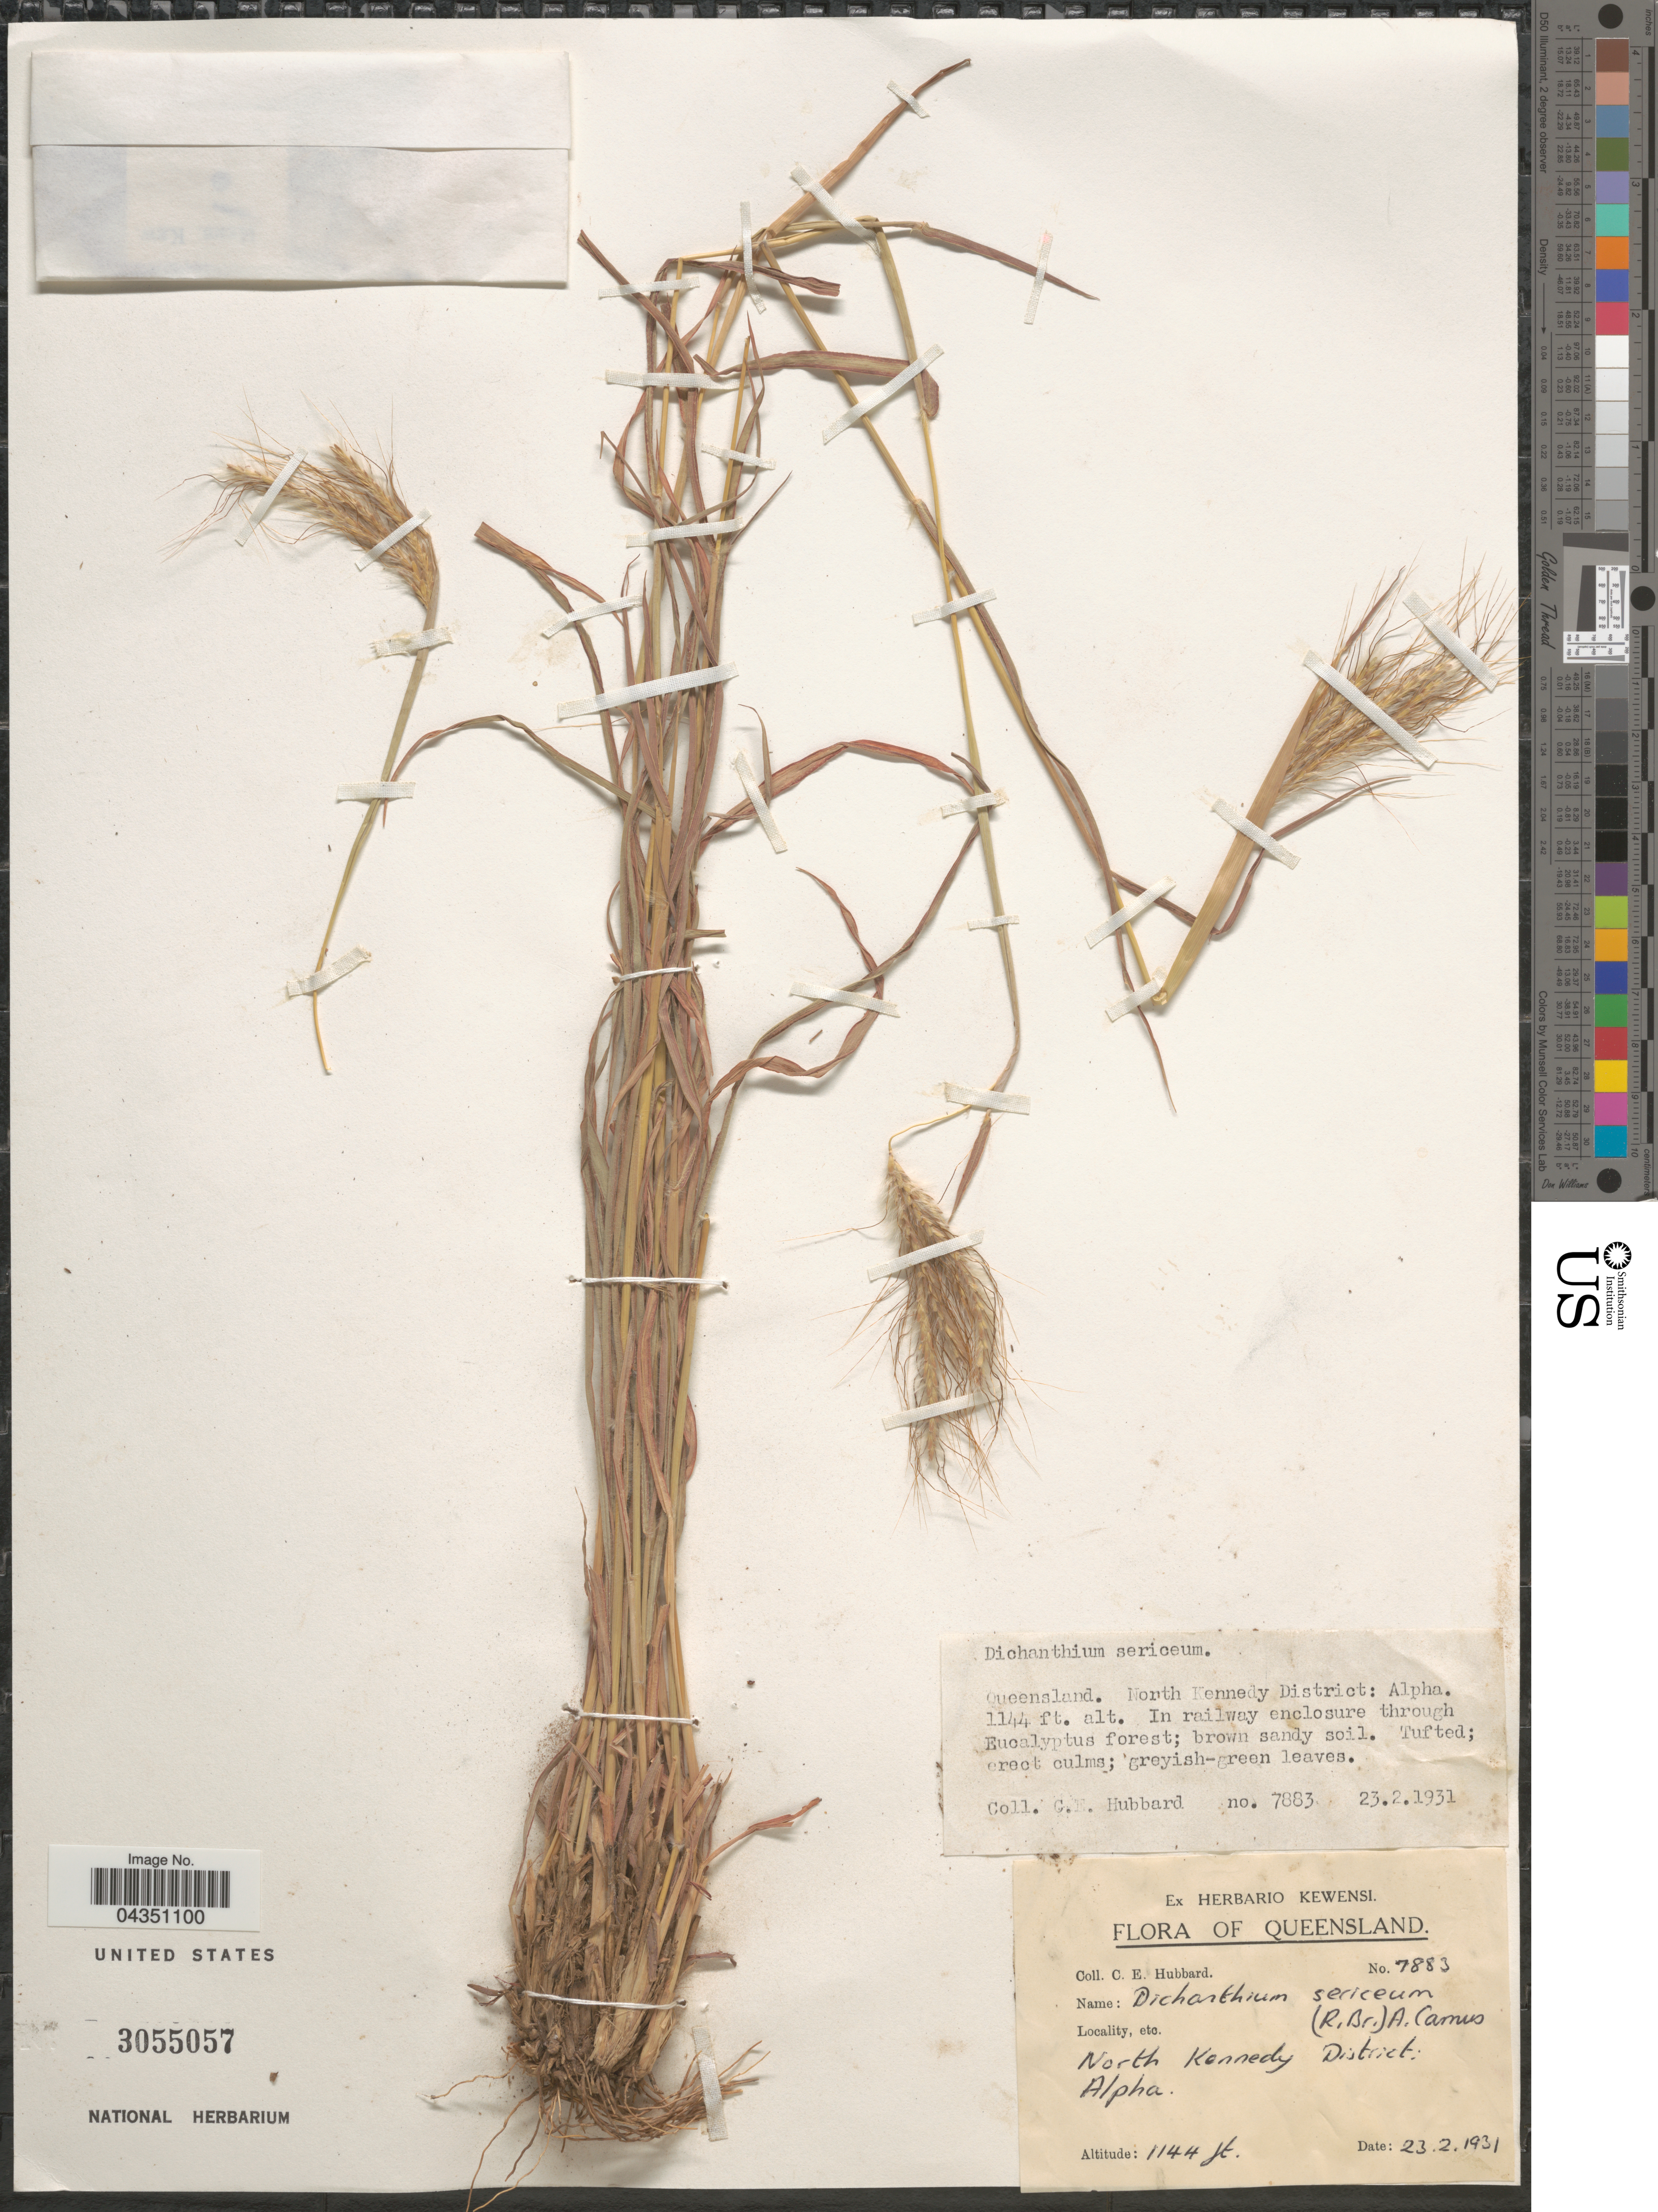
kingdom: Plantae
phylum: Tracheophyta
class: Liliopsida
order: Poales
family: Poaceae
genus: Dichanthium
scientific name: Dichanthium sericeum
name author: (R. Br.) A. Camus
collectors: C. E. Hubbard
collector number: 7883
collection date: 1931-02-23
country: Australia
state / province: Queensland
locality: North Kennedy District: Alpha.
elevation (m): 349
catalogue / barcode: US 3055057